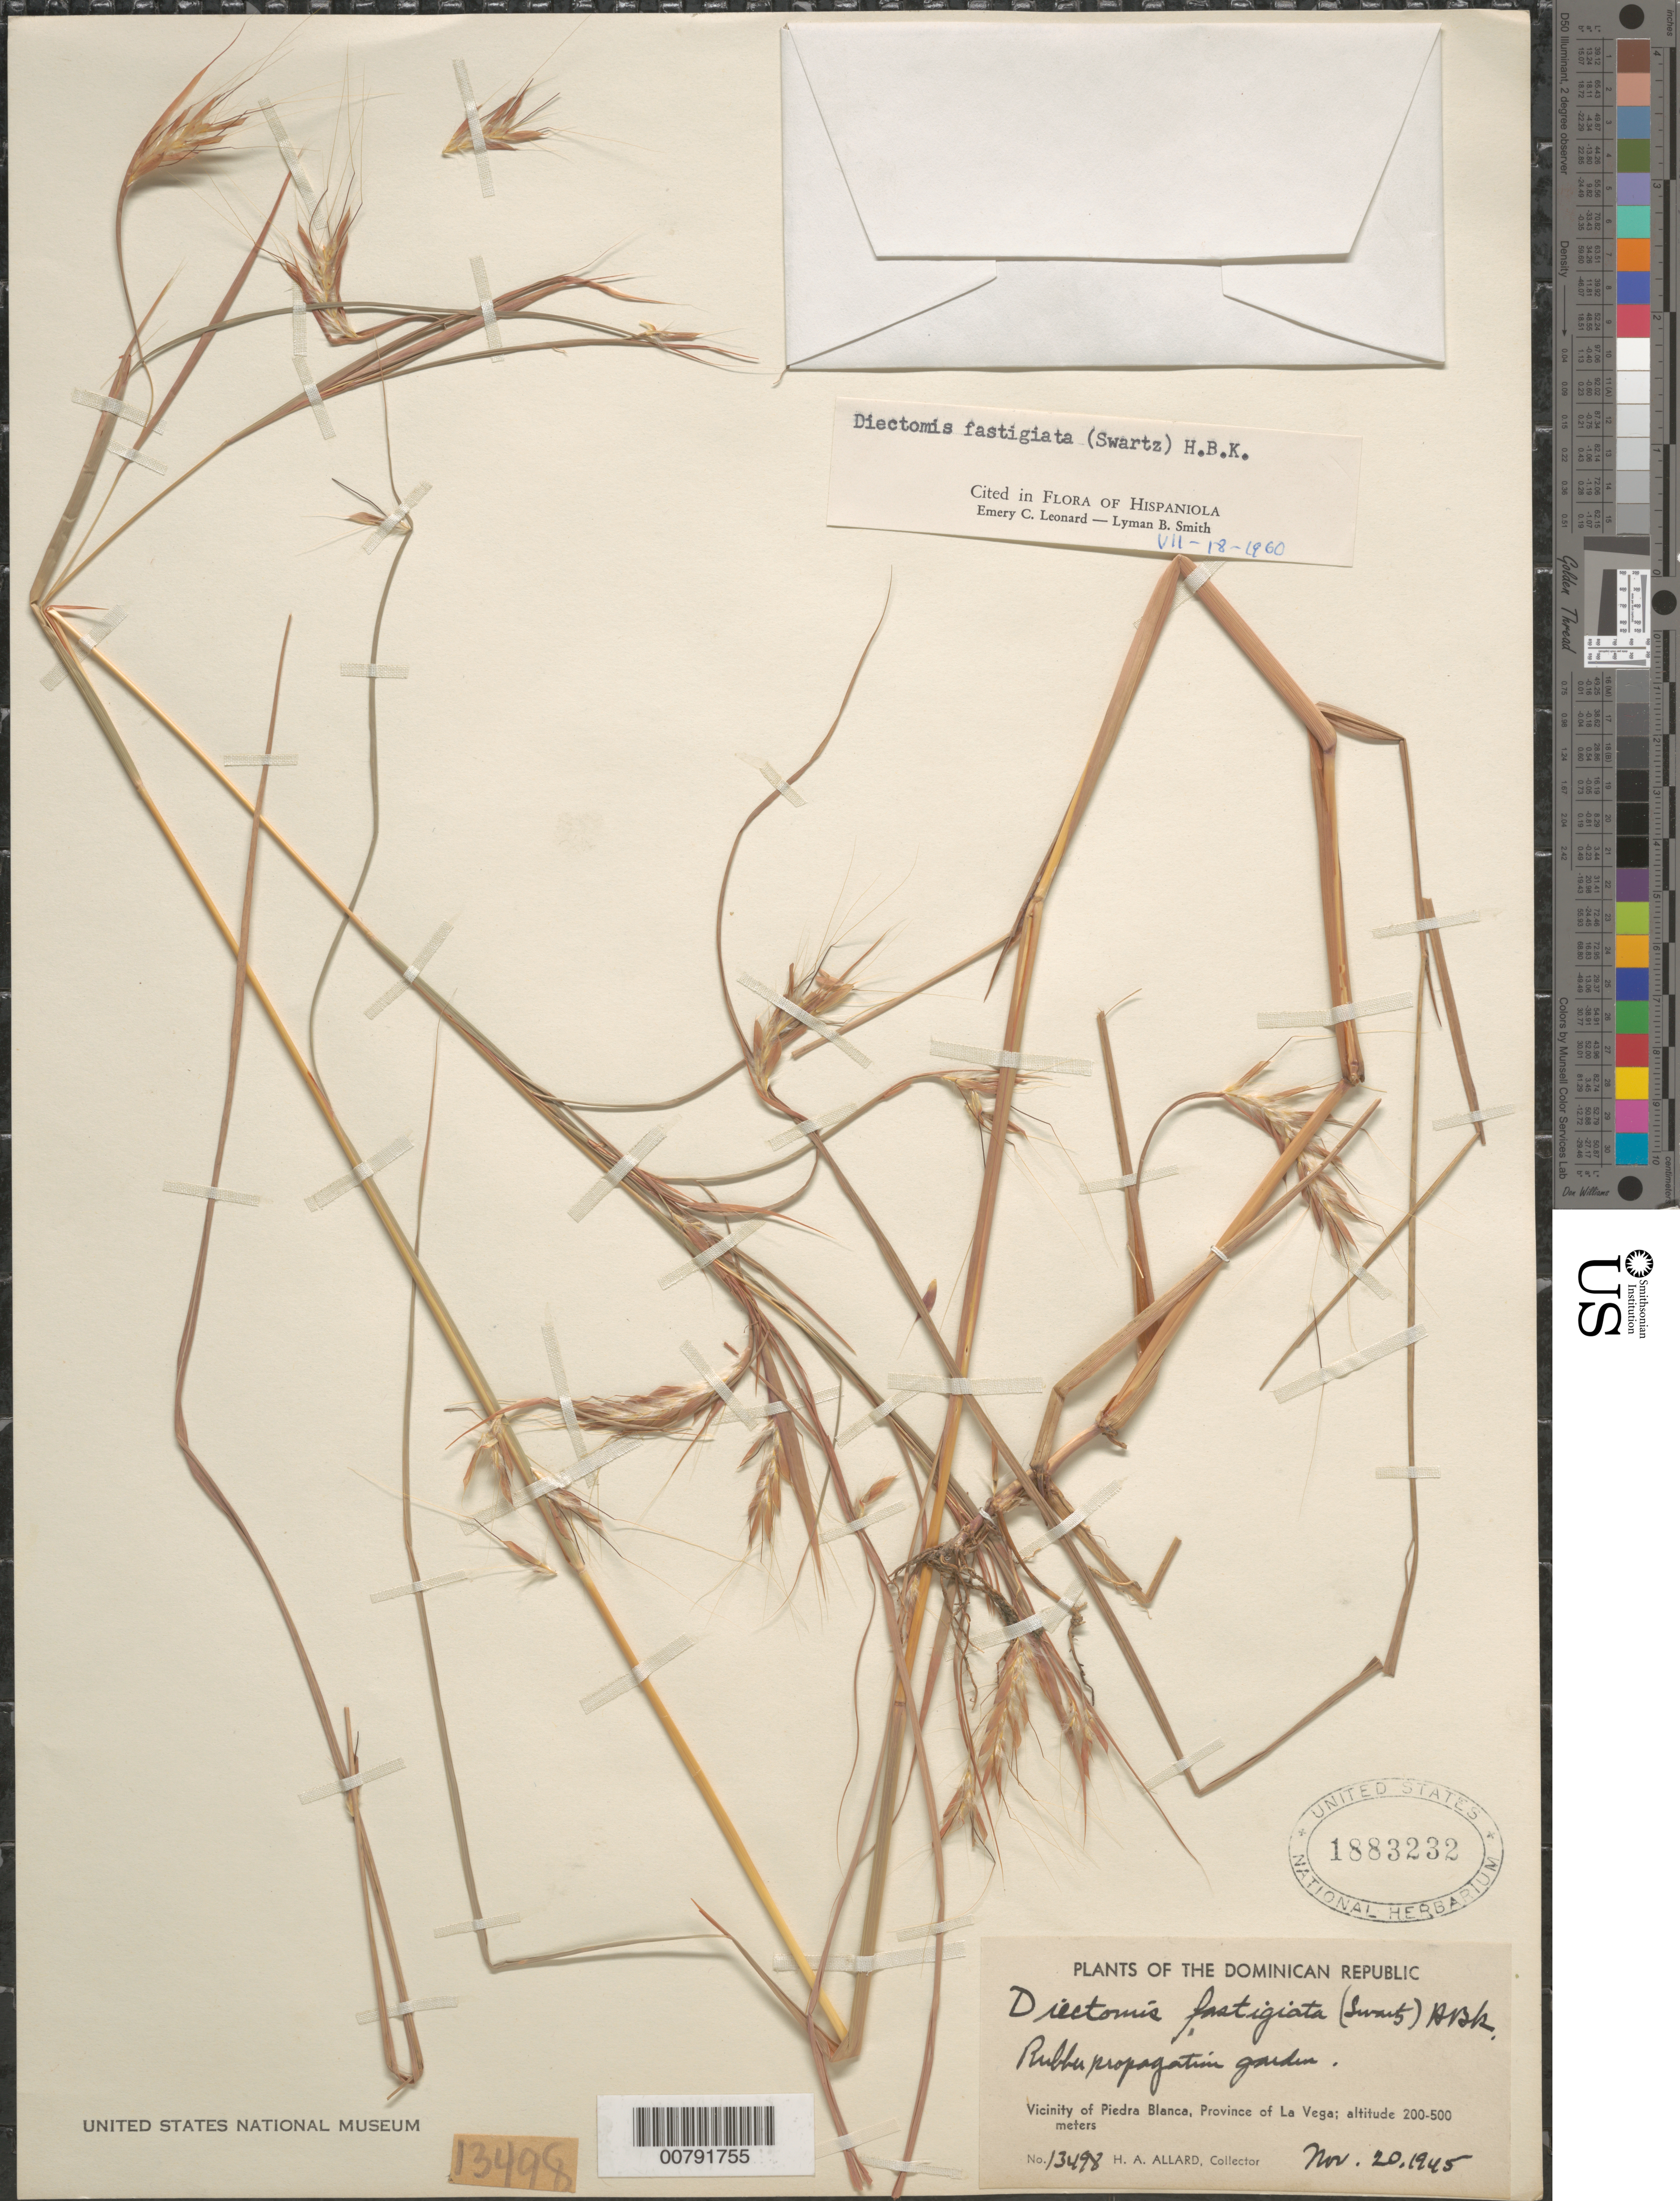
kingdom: Plantae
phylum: Tracheophyta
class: Liliopsida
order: Poales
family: Poaceae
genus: Andropogon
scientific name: Andropogon fastigiatus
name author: Sw.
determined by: Leonard, E. C.; Smith, L. B.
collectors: H. A. Allard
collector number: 13498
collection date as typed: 20 Nov 1945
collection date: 1945-11-20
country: Dominican Republic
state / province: La Vega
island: Hispaniola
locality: Piedra Blanca vicinity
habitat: Rubber propagation garden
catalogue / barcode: US 1883232